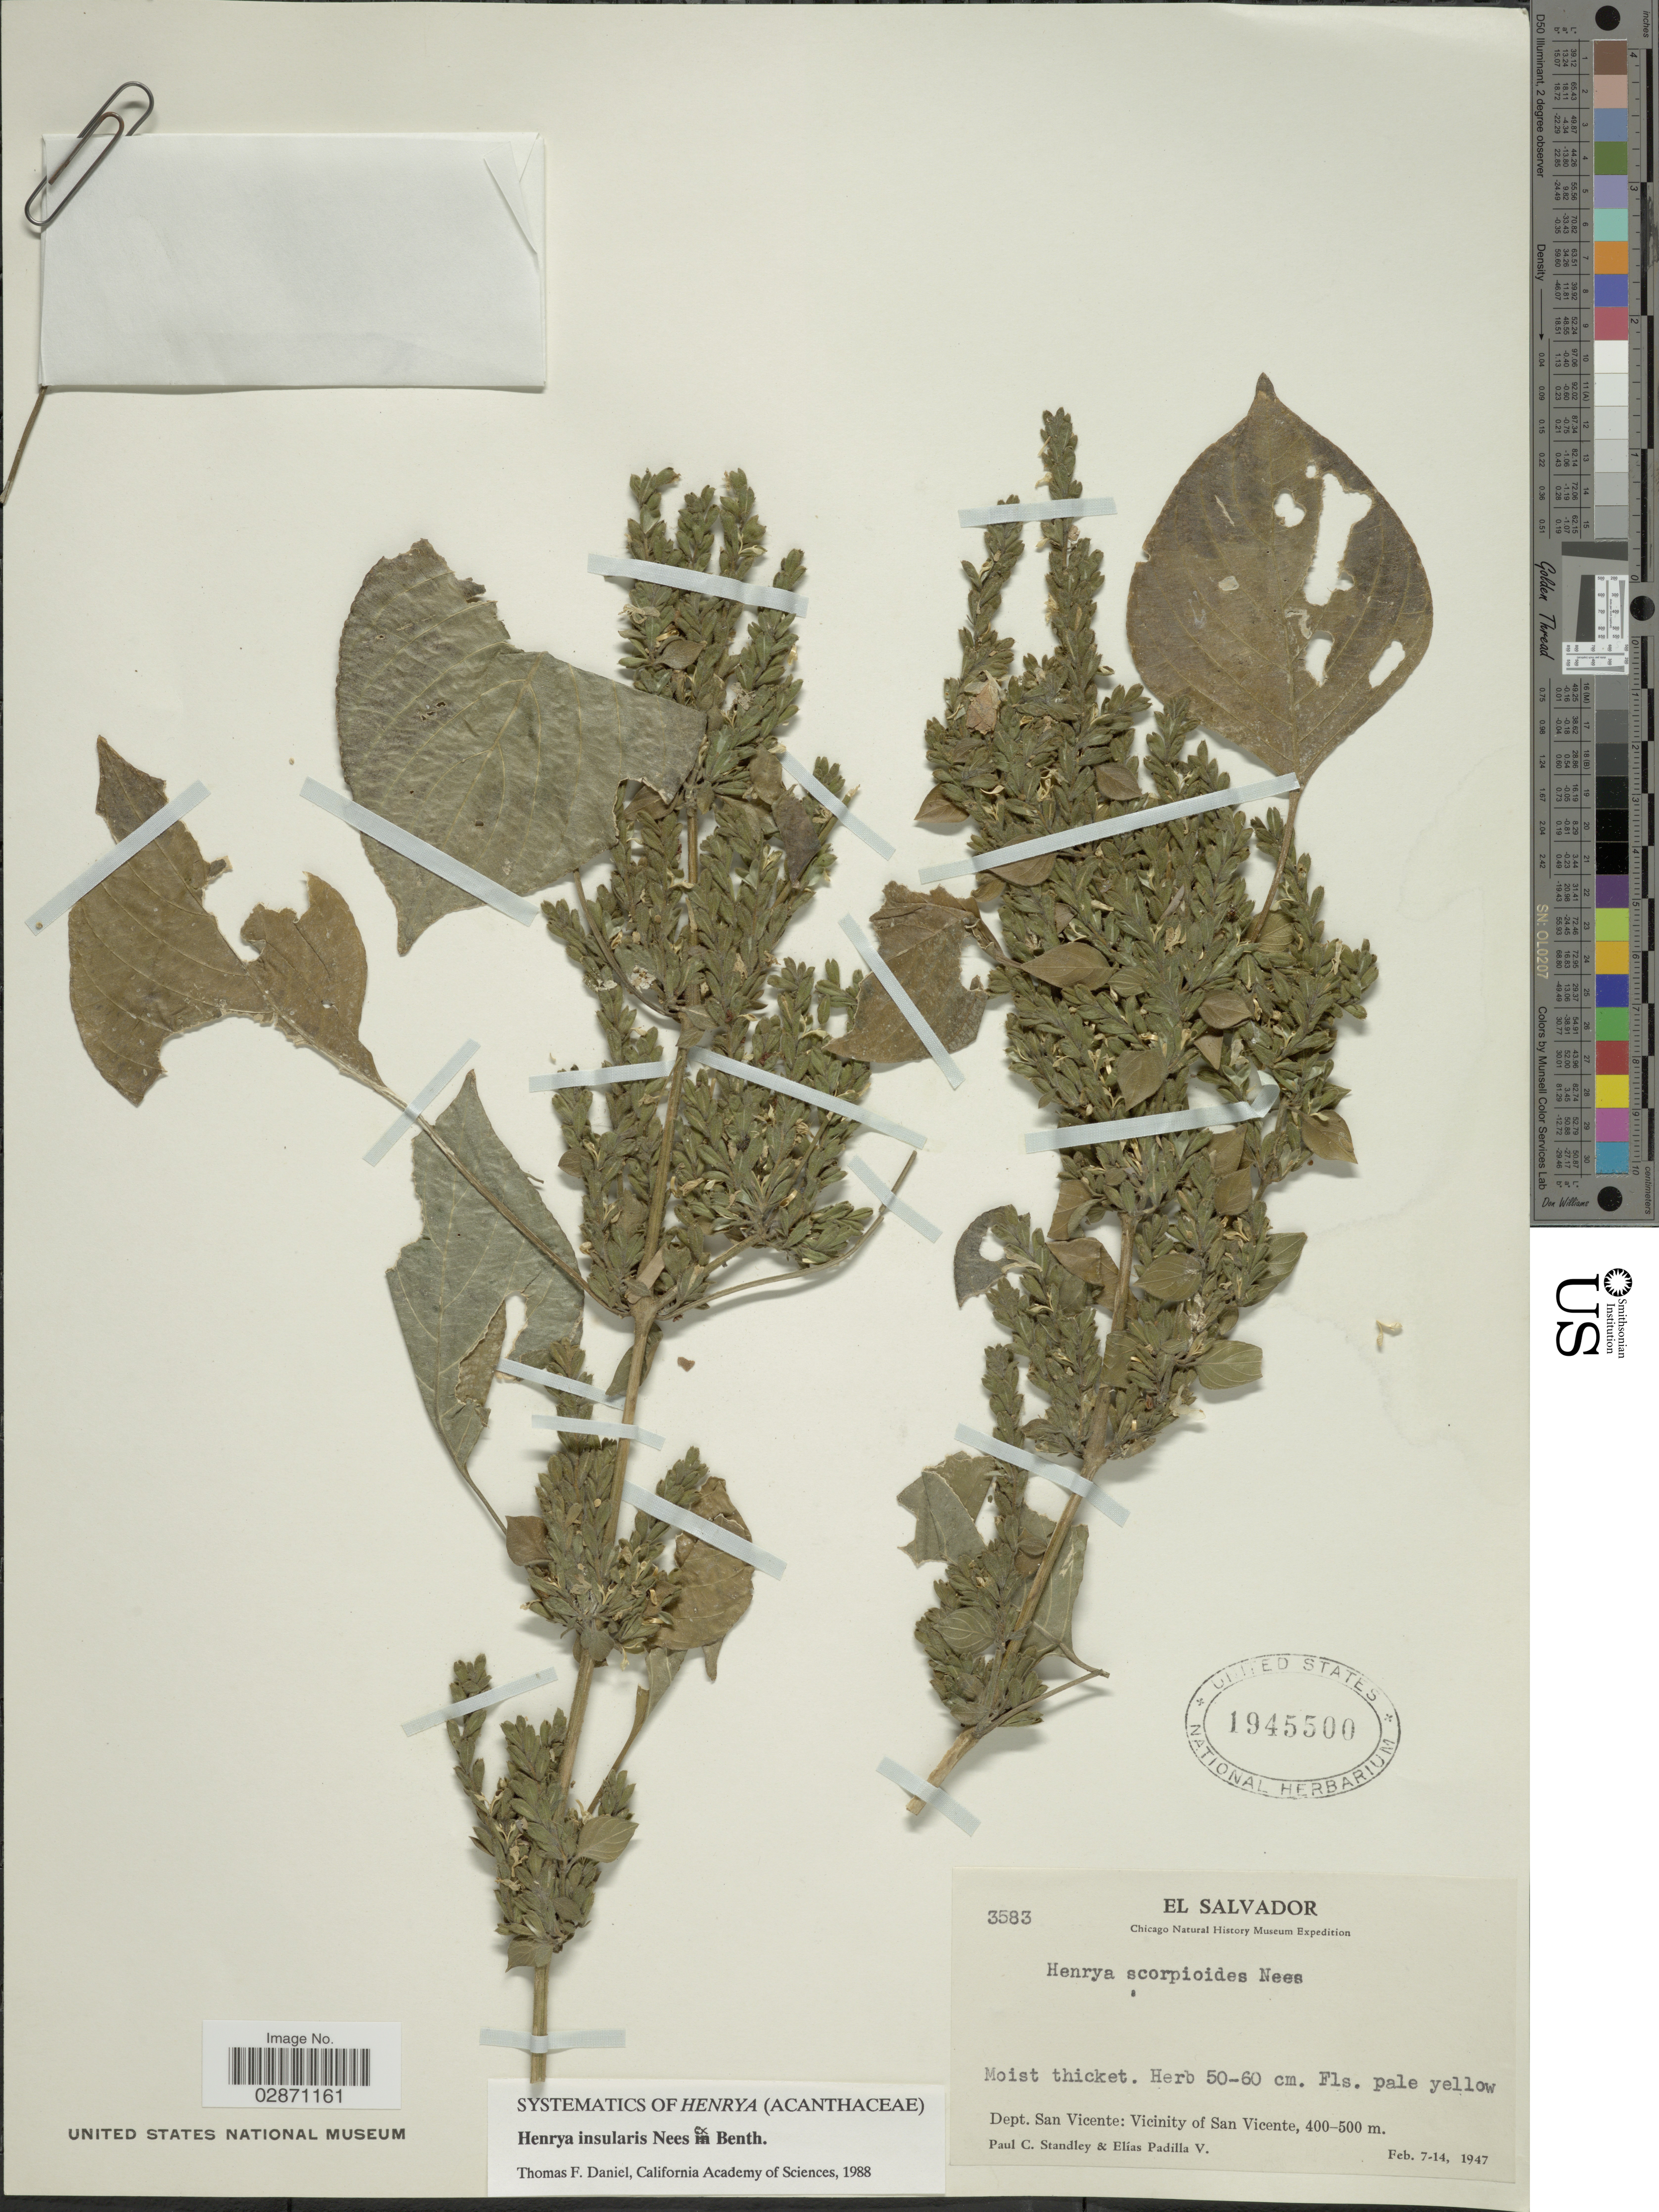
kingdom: Plantae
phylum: Tracheophyta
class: Magnoliopsida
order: Lamiales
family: Acanthaceae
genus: Henrya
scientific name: Henrya insularis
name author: Nees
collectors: P. C. Standley & E. Padilla V.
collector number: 3583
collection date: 1947-02-07/1947-02-14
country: El Salvador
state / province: San Vincente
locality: Dept. San Vicente: Vicinity of San Vicente.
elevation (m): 400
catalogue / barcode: US 1945500